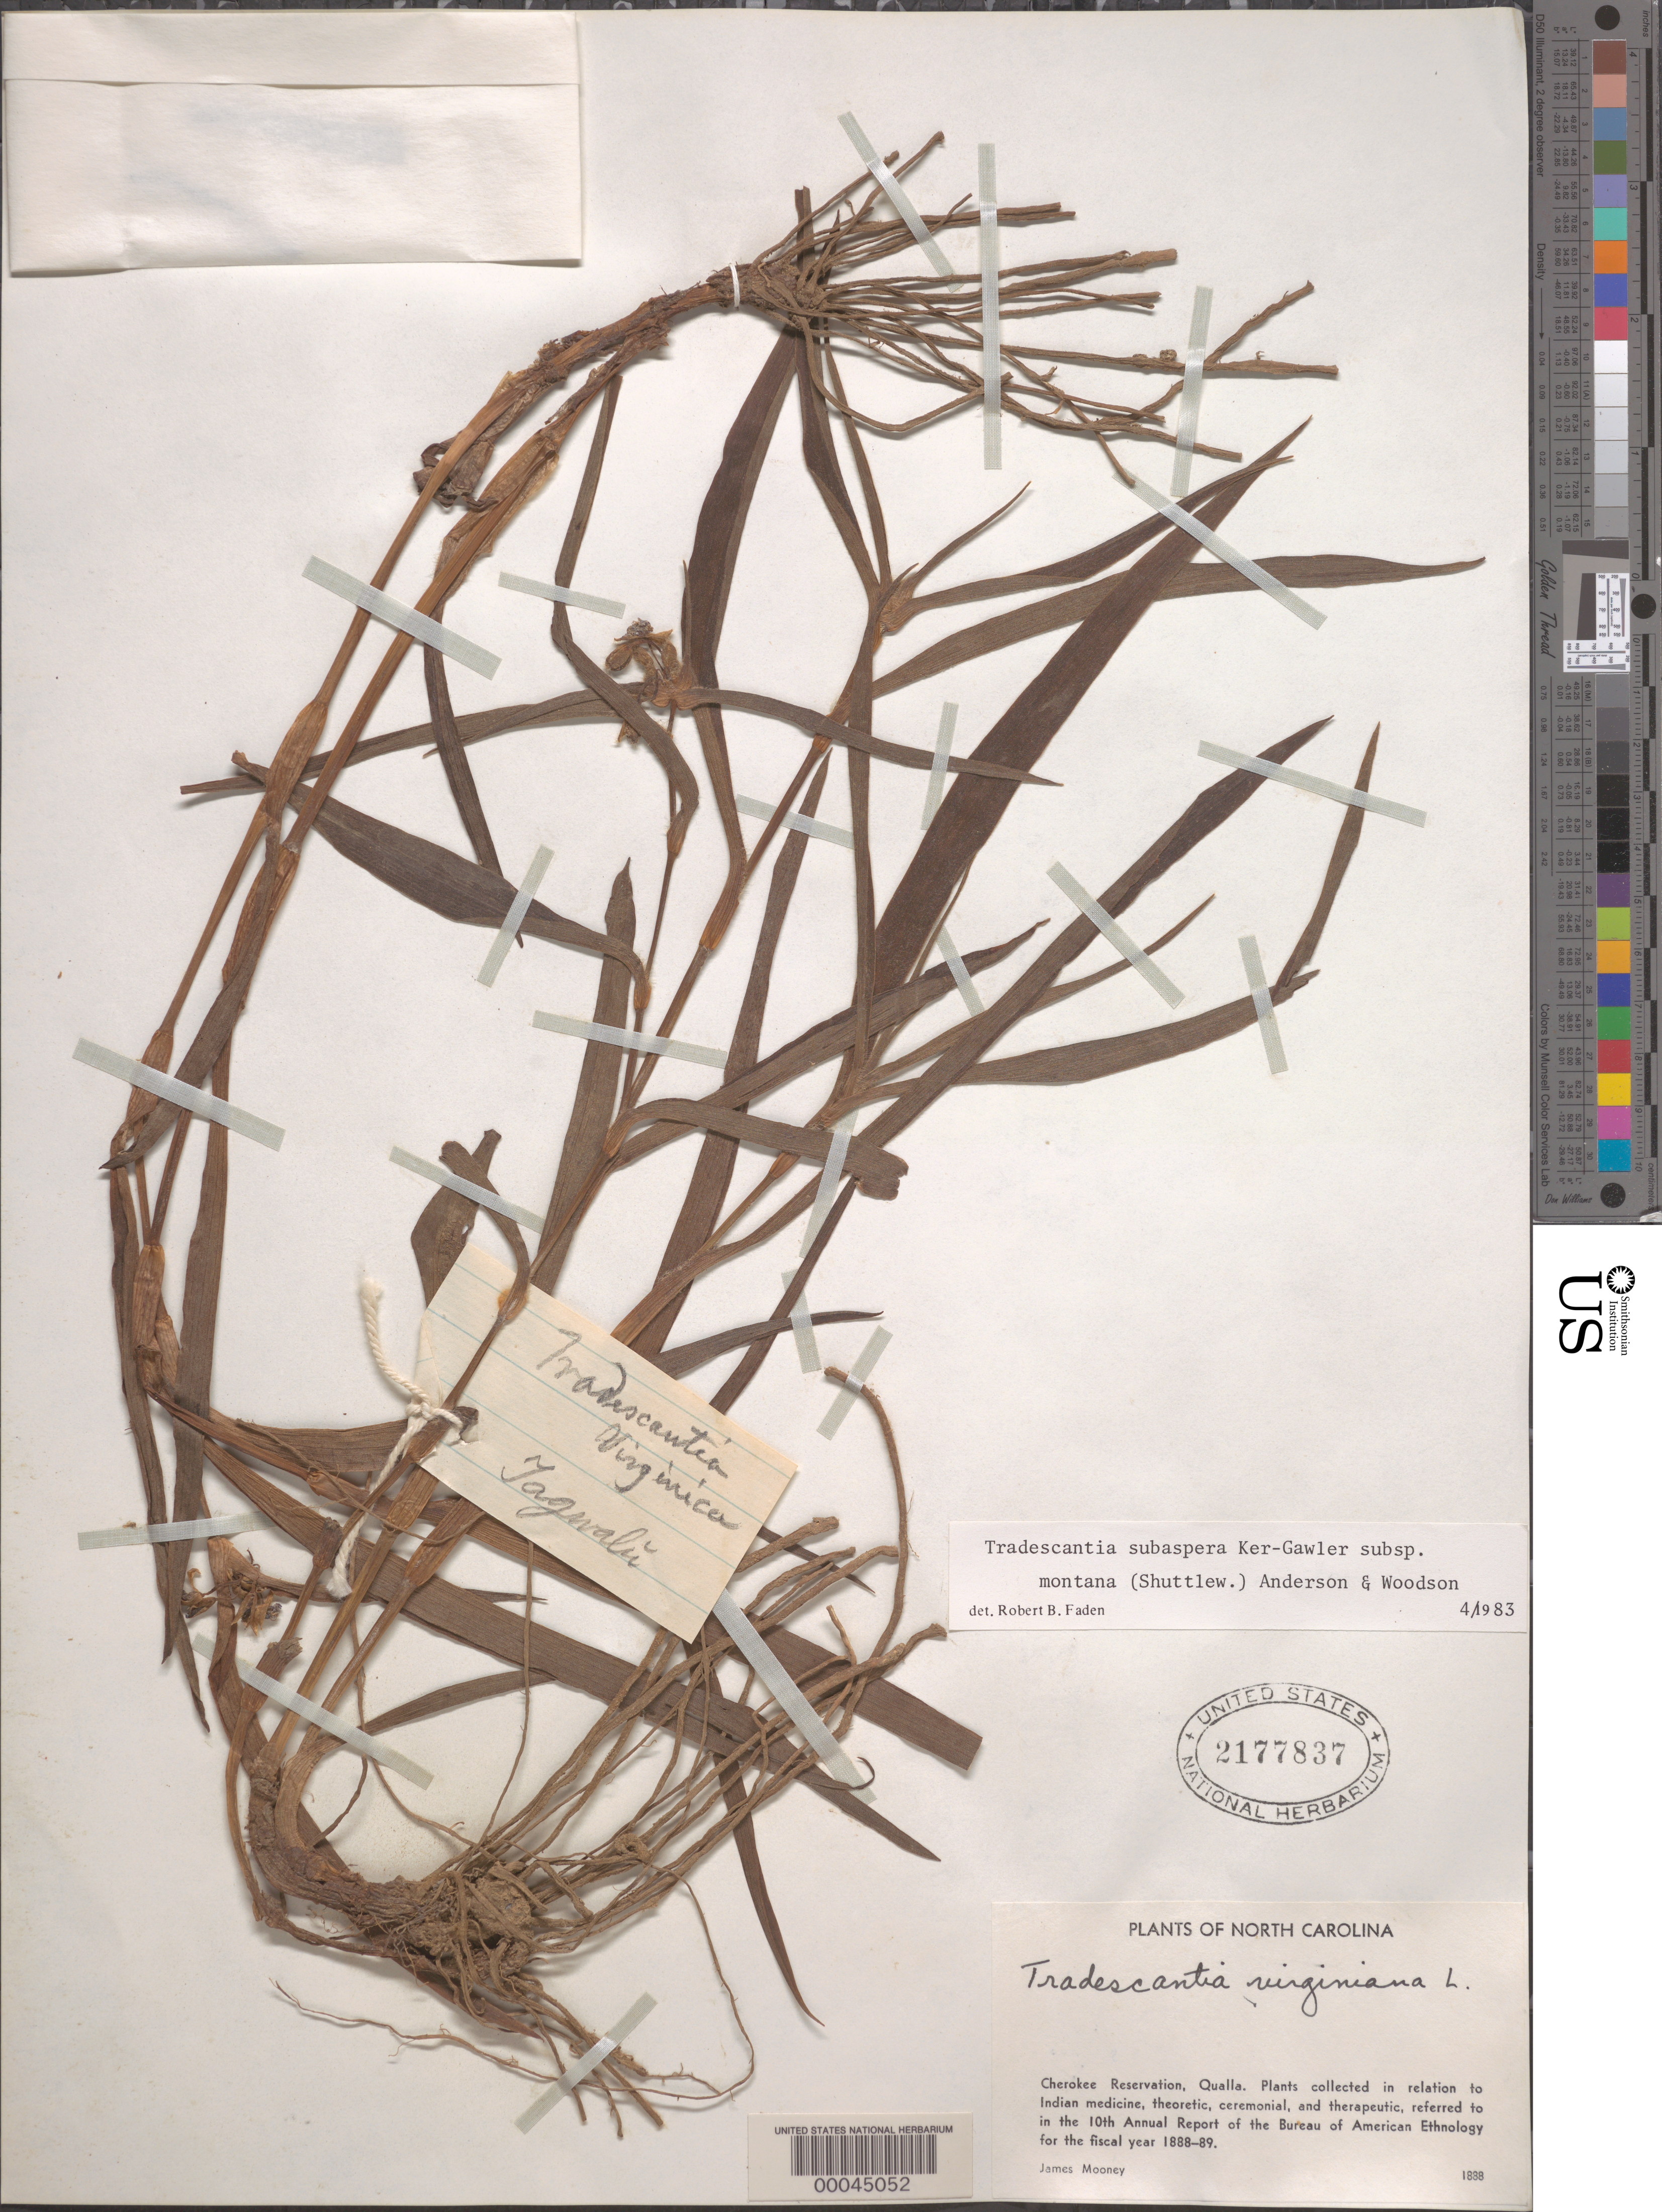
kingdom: Plantae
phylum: Tracheophyta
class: Liliopsida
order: Commelinales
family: Commelinaceae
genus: Tradescantia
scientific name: Tradescantia subaspera var. montana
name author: (Shuttlew. ex Small & Vail) E.S. Anderson & Woodson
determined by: Faden, Robert B., (US), Smithsonian Institution - National Museum of Natural History (UNITED STATES)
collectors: J. Mooney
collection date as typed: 1888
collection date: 1888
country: United States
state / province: North Carolina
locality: Cherokee reservation, qualla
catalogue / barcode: US 2177837